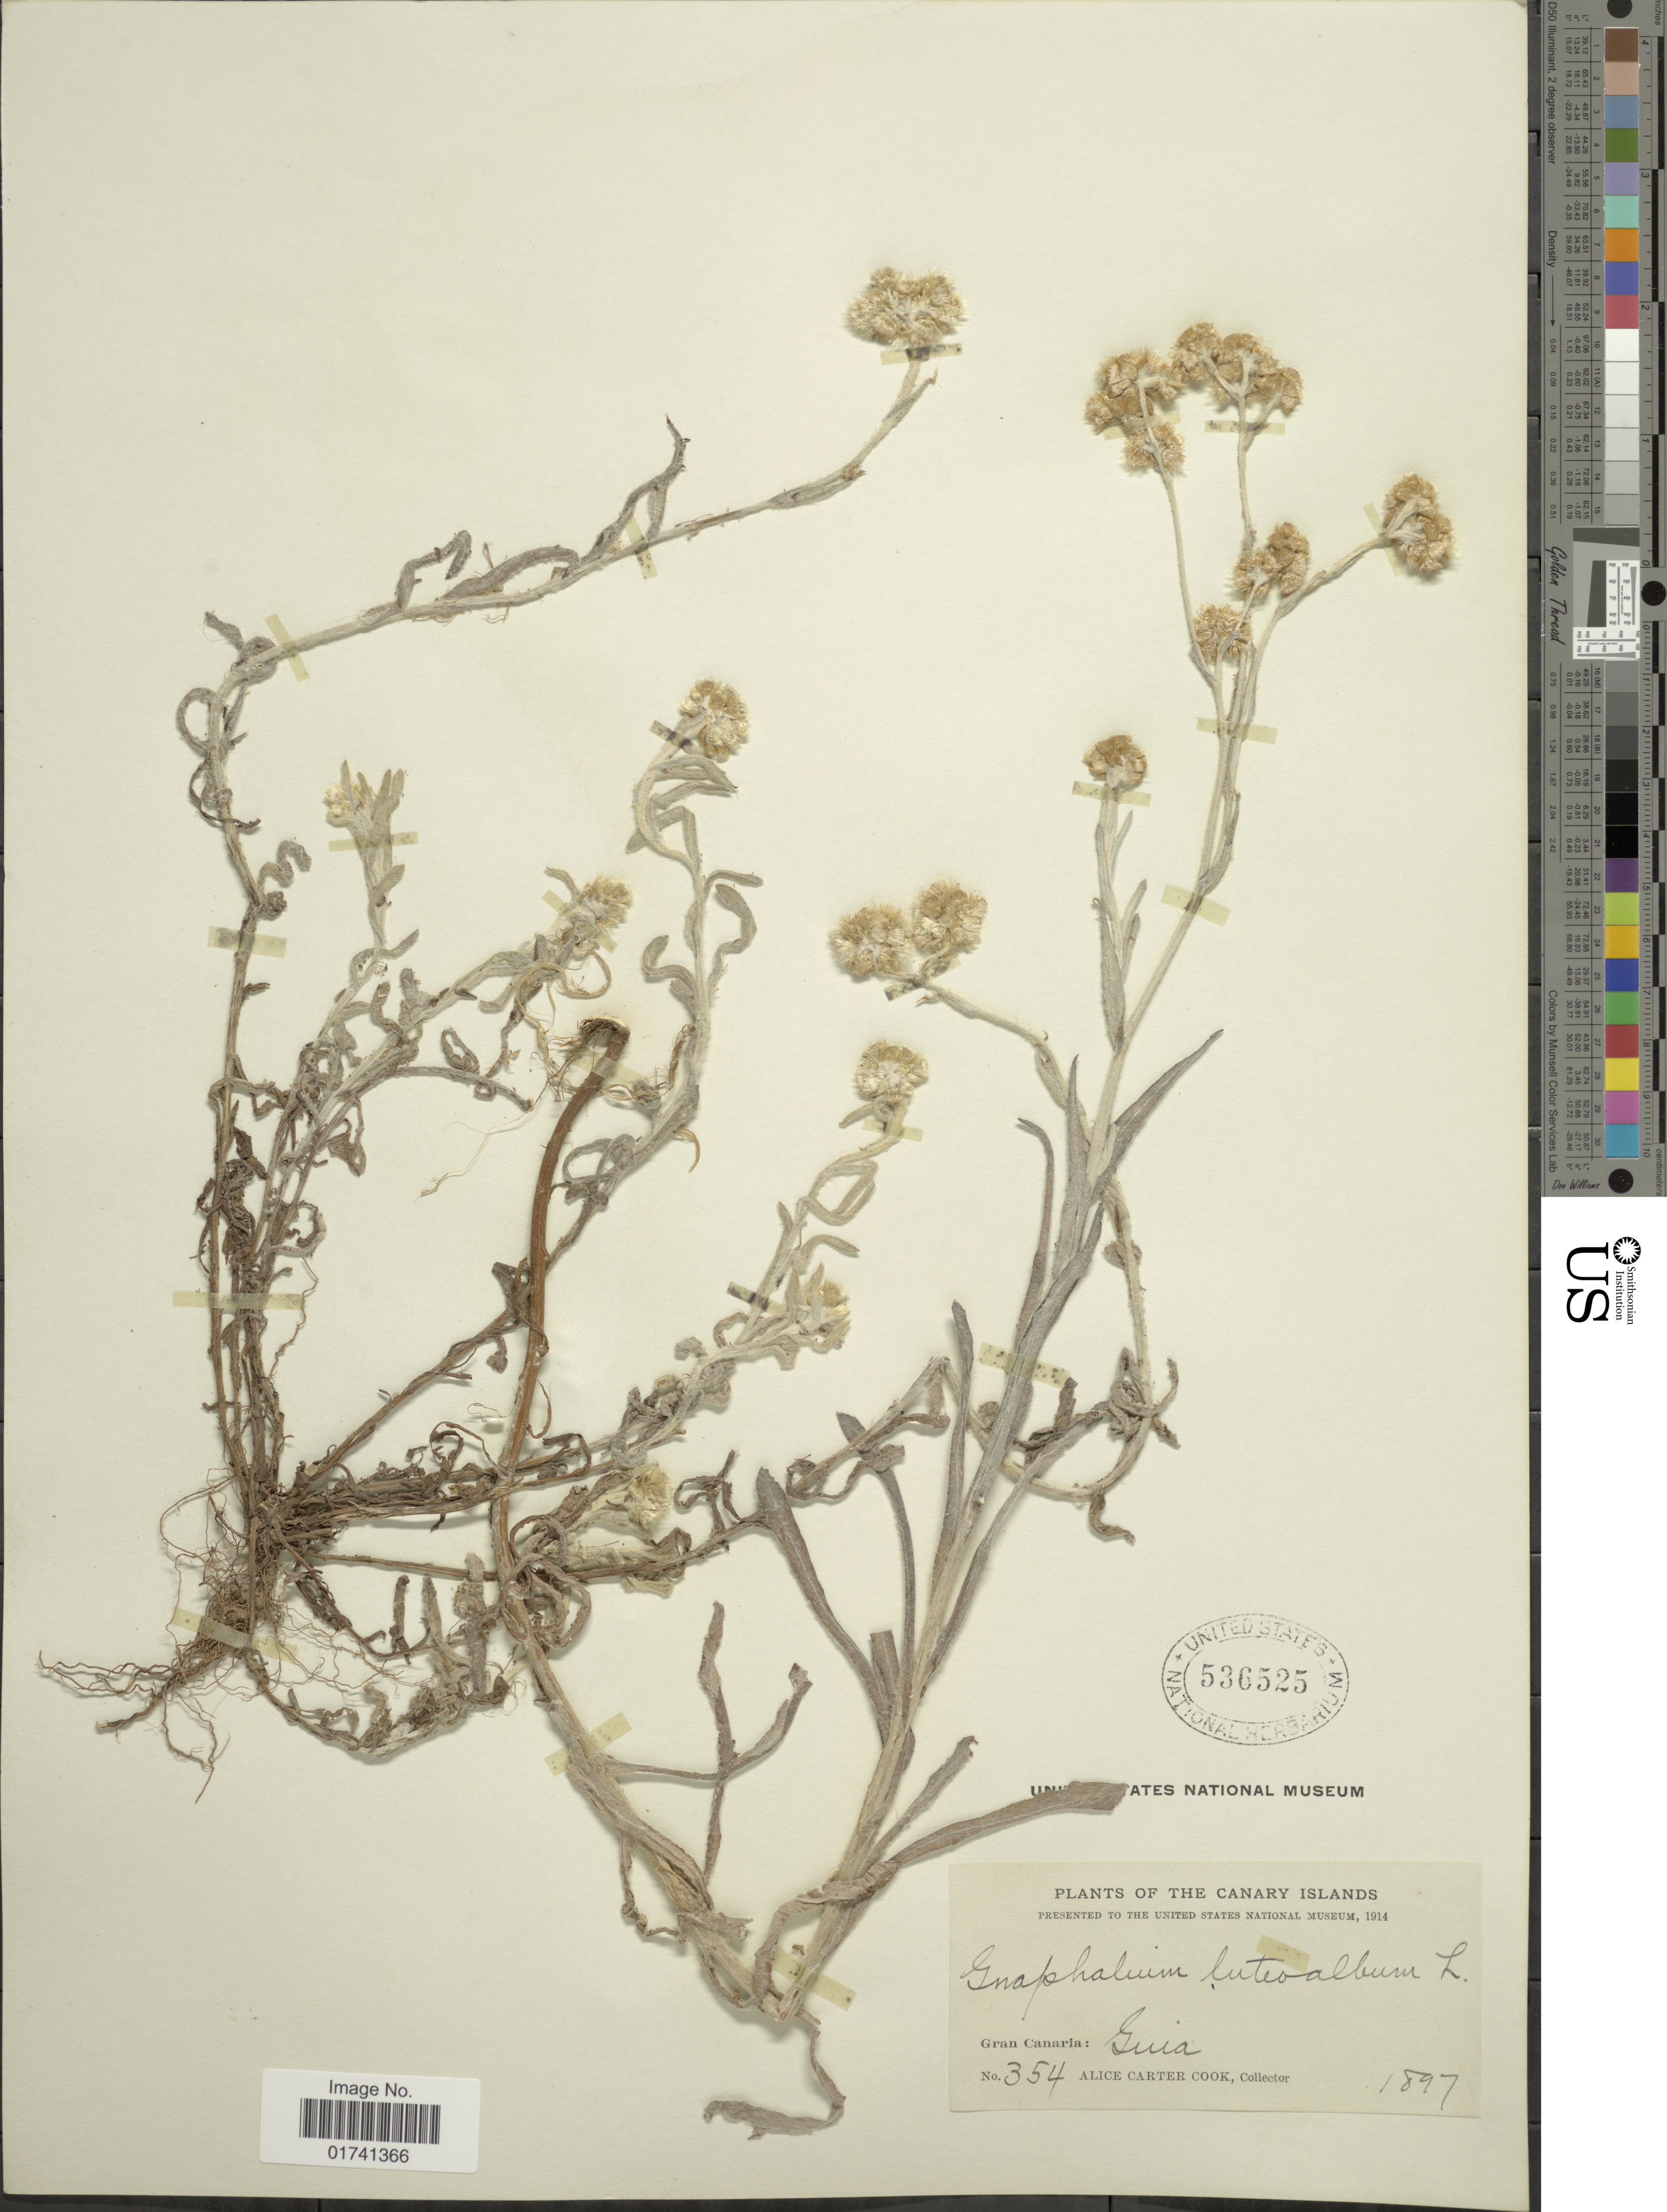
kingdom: Plantae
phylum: Tracheophyta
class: Magnoliopsida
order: Asterales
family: Asteraceae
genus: Laphangium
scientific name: Laphangium luteoalbum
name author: (L.) Tzvelev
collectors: Alice C. Cook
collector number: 354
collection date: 1897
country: Spain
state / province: Canarias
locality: Canary Islands, Gran Canaria: Guia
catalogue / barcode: US 536525